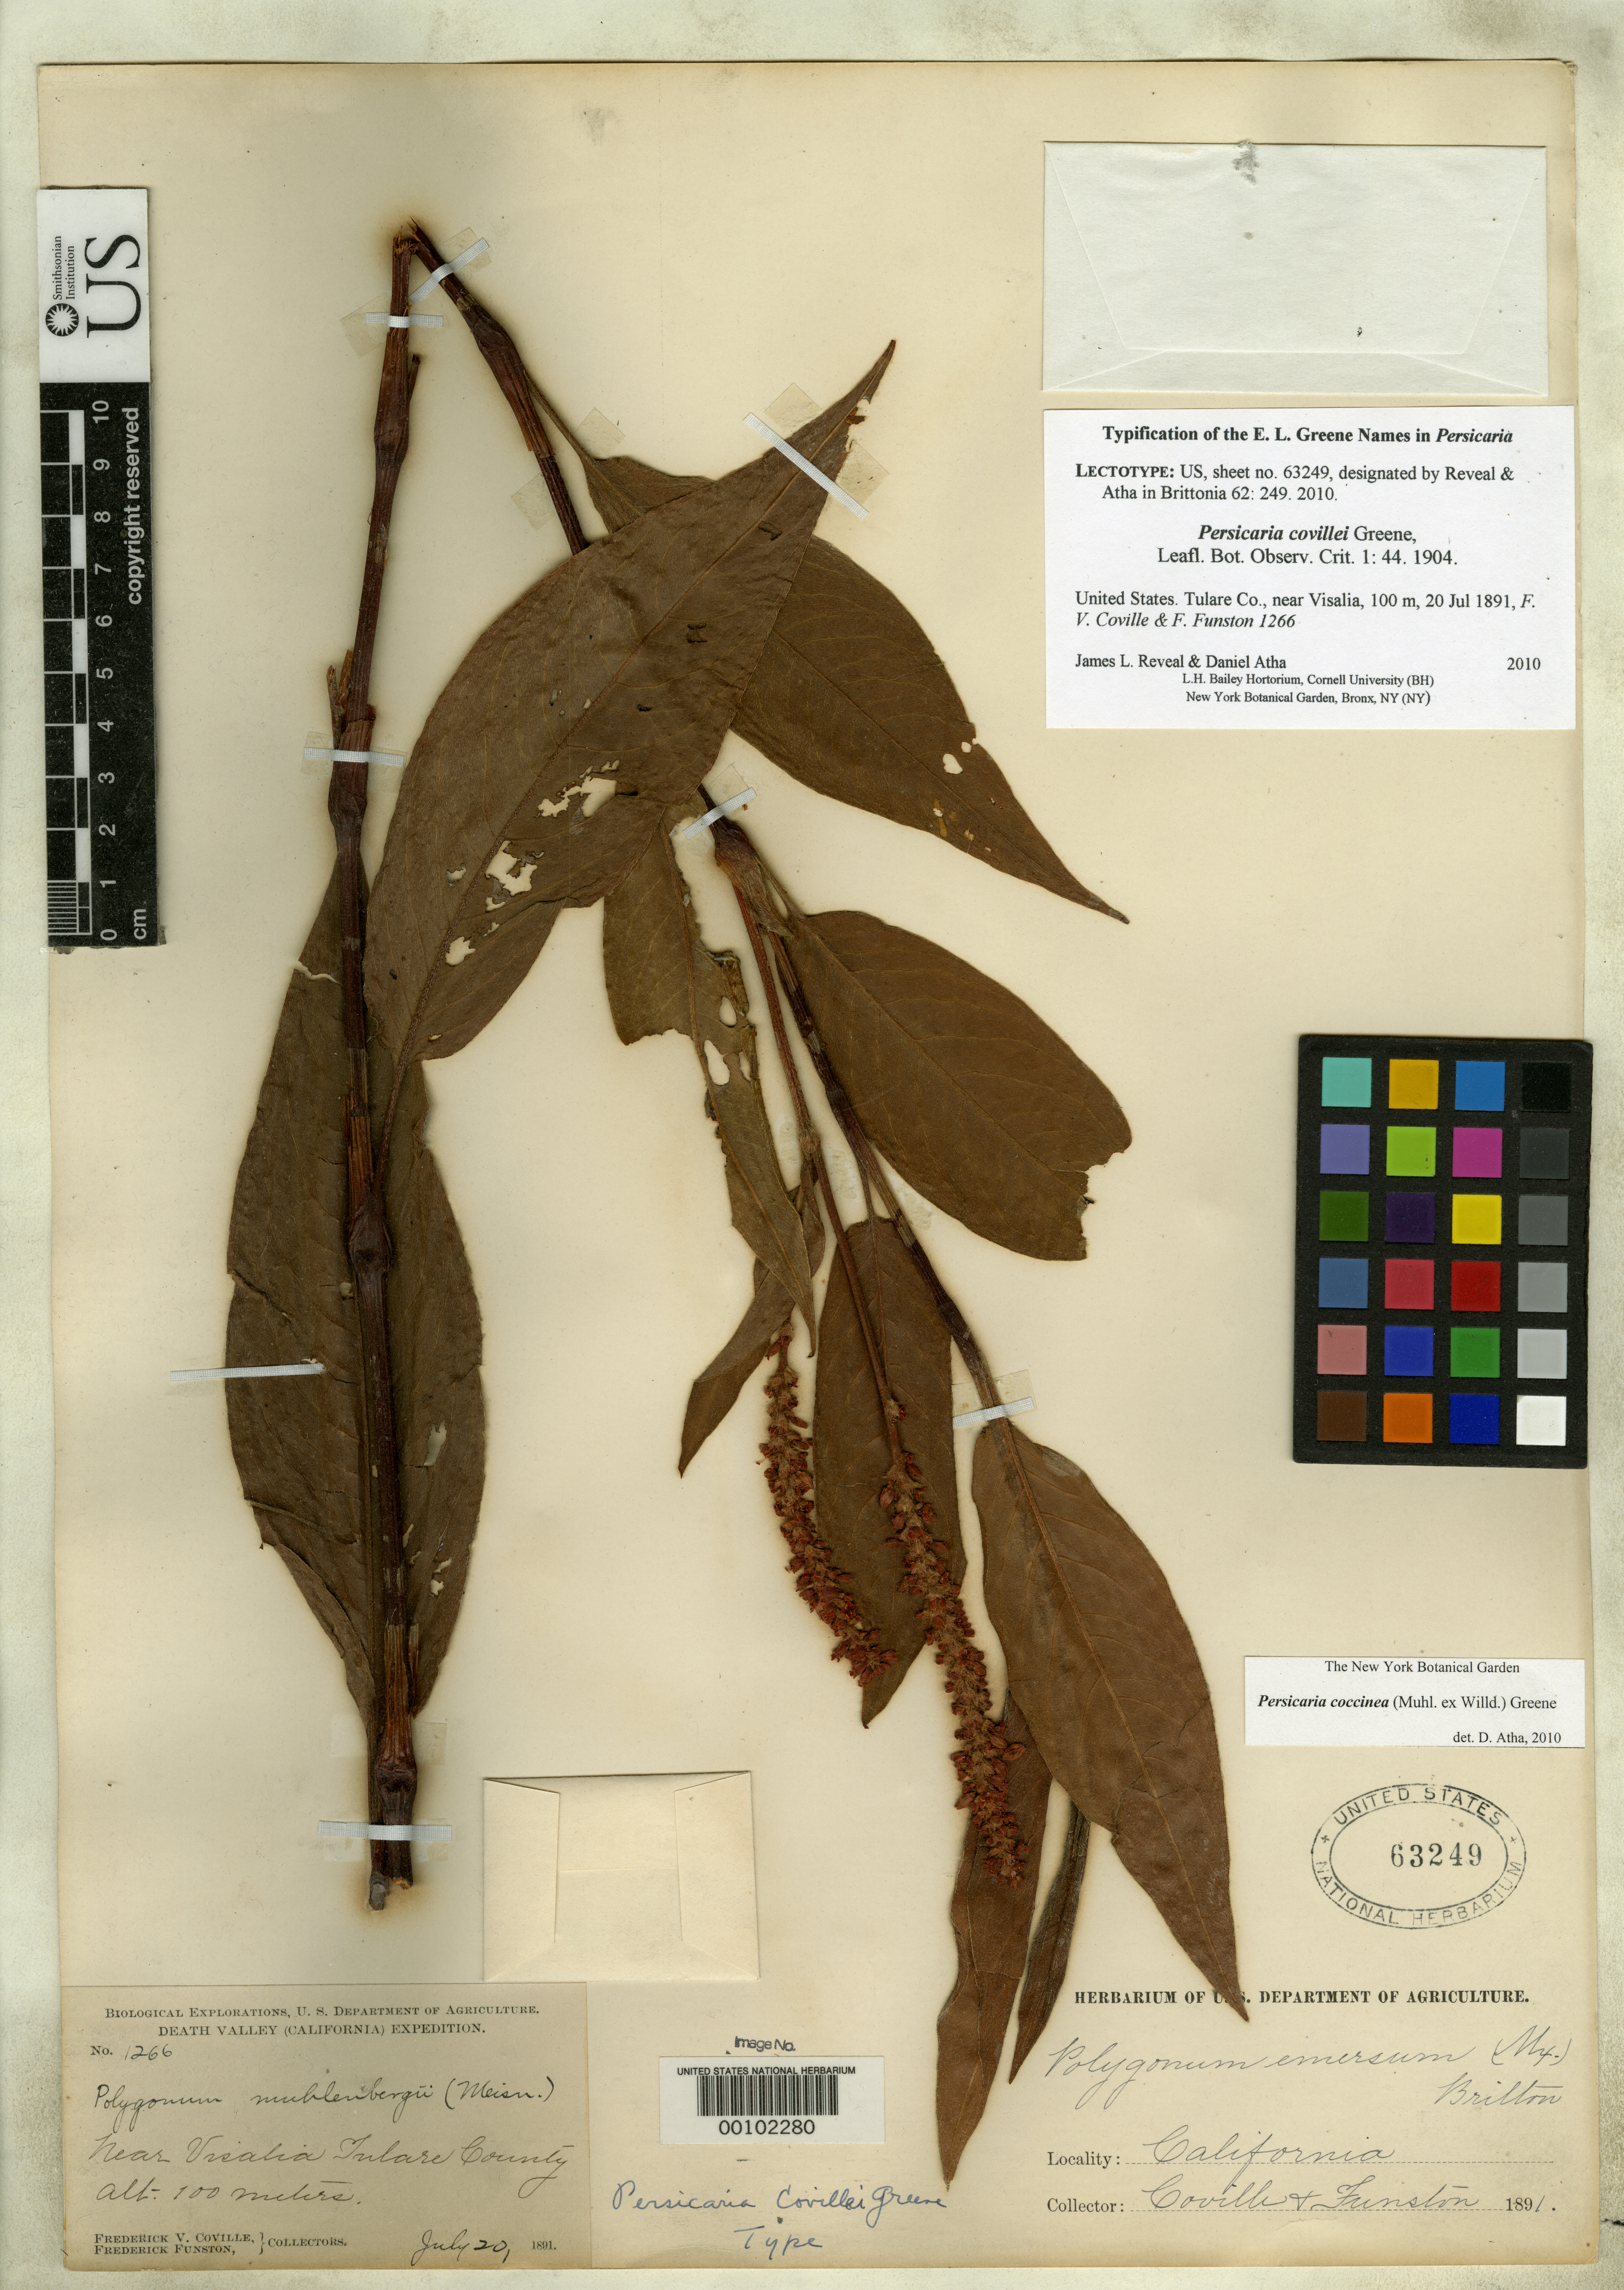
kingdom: Plantae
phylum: Tracheophyta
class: Magnoliopsida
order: Caryophyllales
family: Polygonaceae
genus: Persicaria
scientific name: Persicaria covillei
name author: Greene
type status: Lectotype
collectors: F. V. Coville & F. Funston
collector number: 1266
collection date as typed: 20 Jul 1891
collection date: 1891-07-20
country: United States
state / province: California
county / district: Tulare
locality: Near Visalia, Tulare County.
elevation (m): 100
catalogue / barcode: US 63249